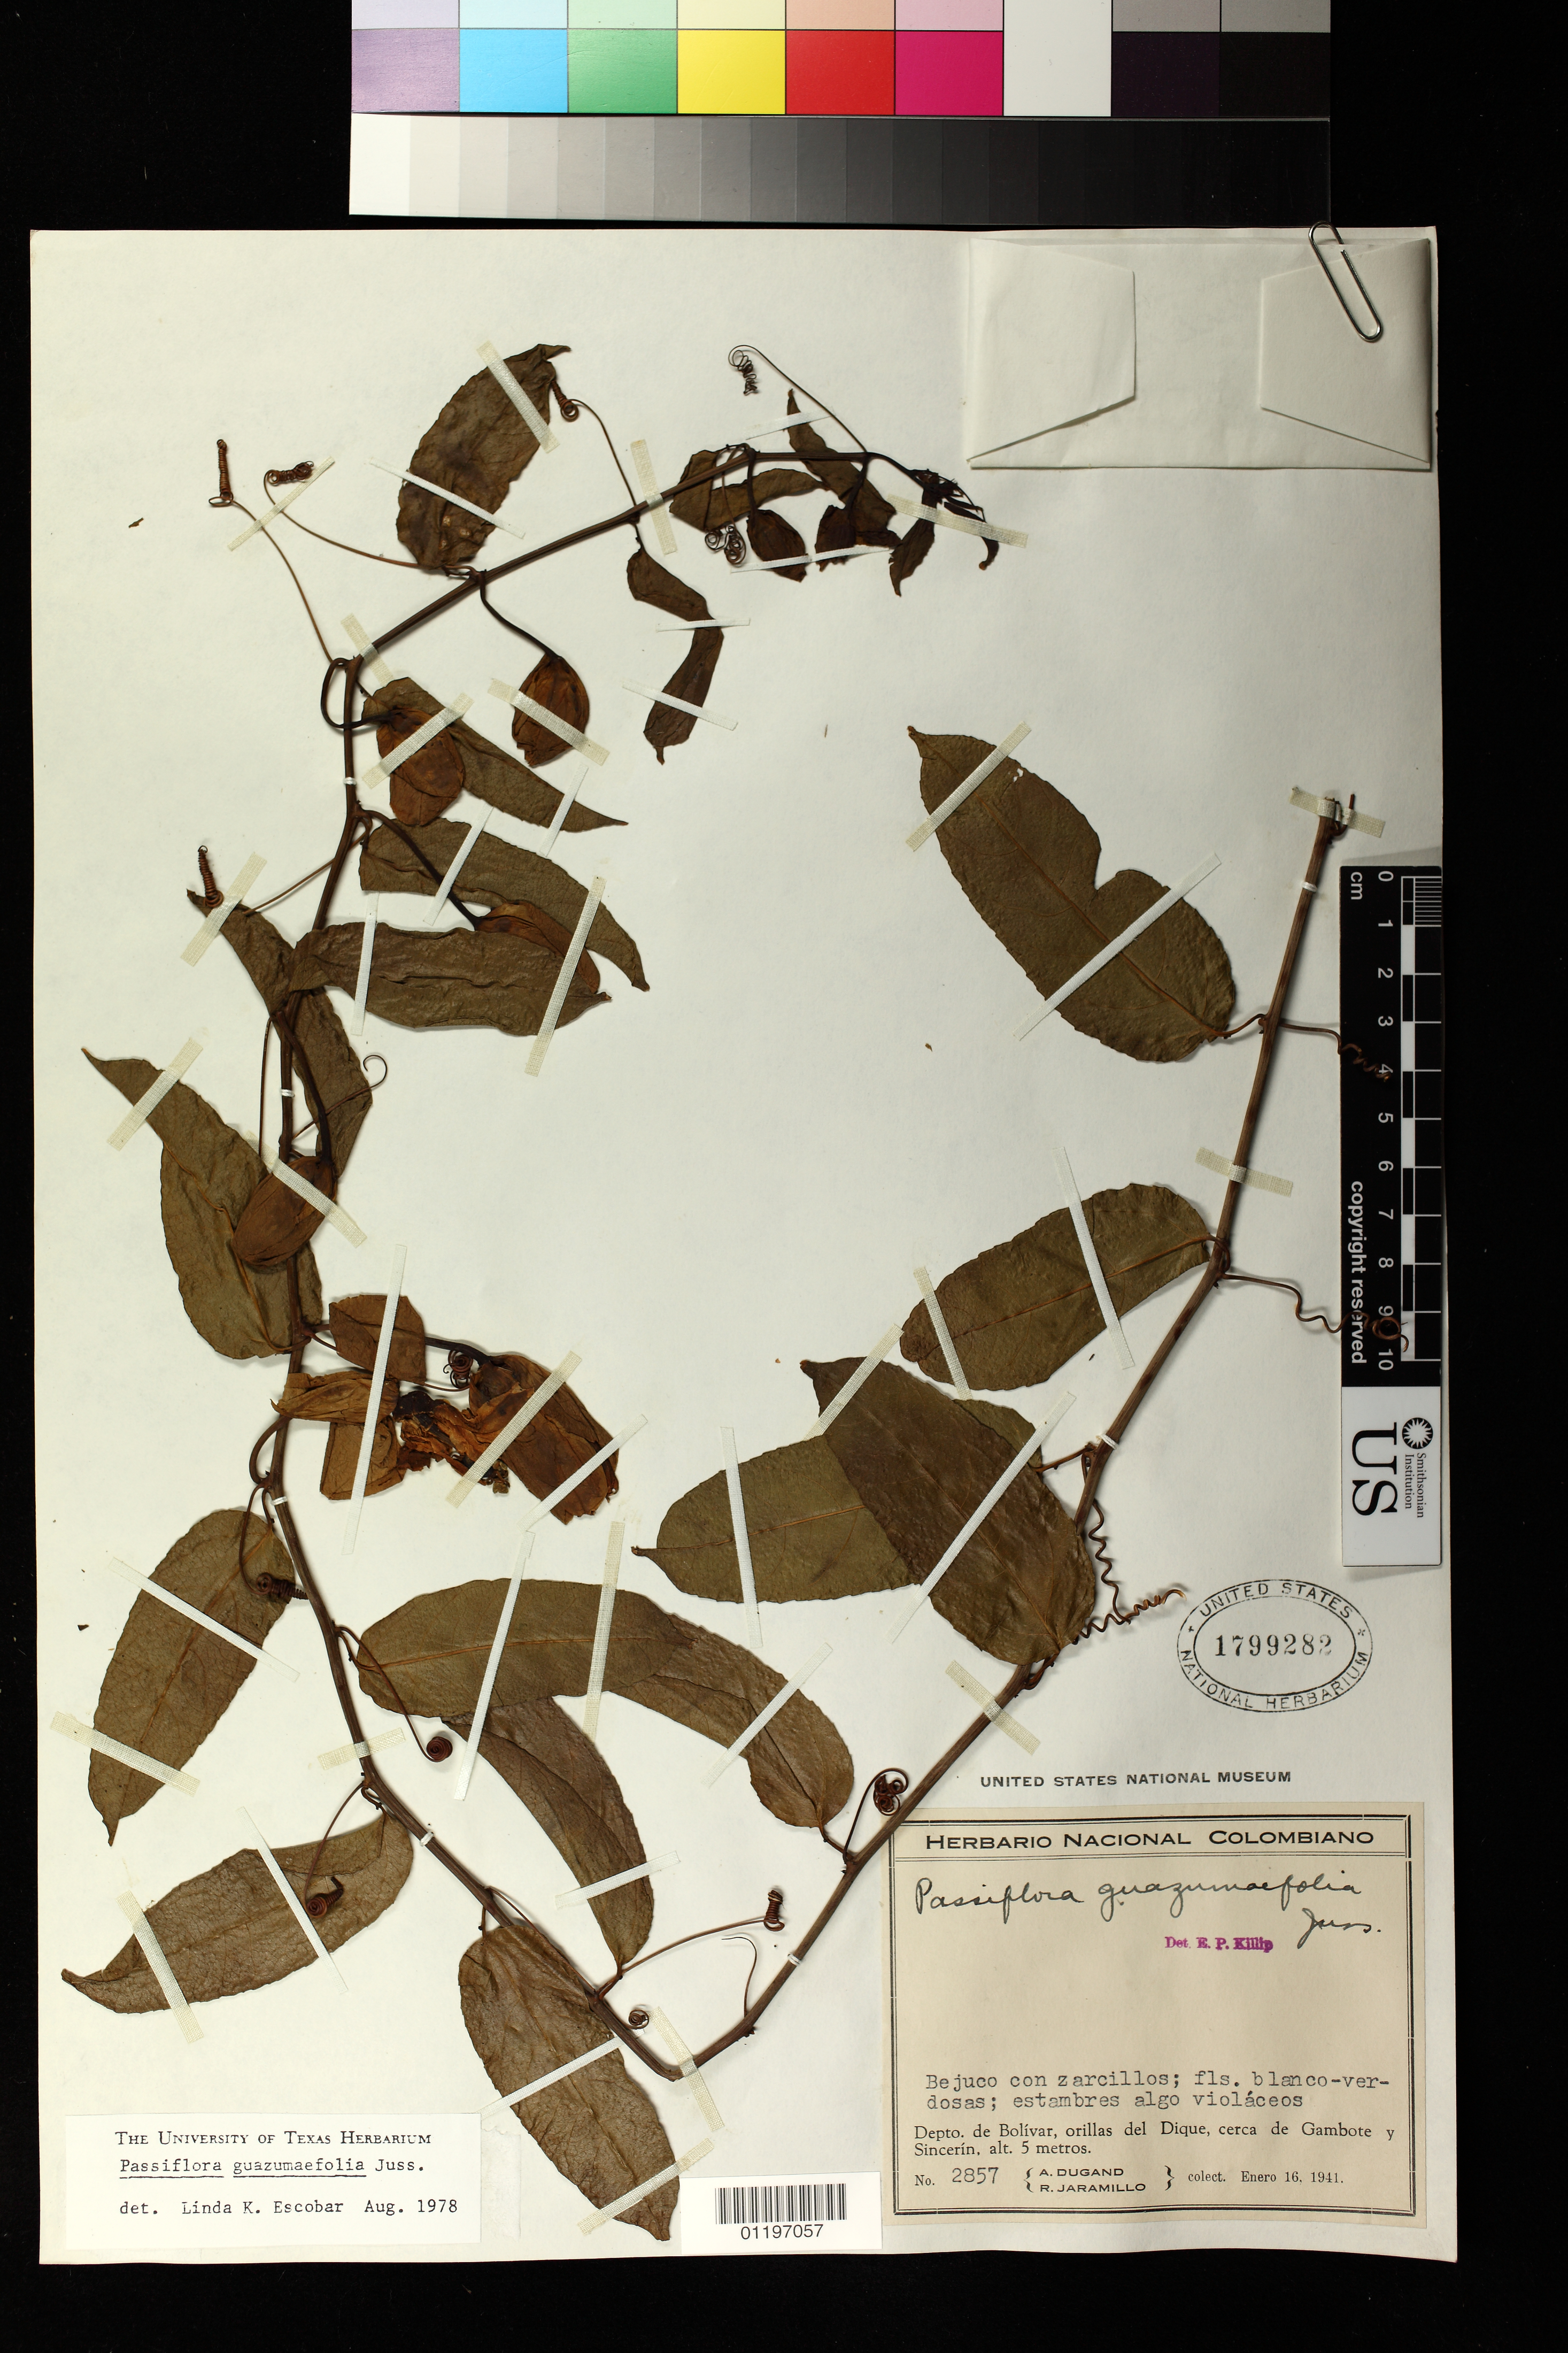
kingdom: Plantae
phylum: Tracheophyta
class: Magnoliopsida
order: Malpighiales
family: Passifloraceae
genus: Passiflora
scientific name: Passiflora guazumifolia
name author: Juss.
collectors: A. Dugand G. & R. Jaramillo M.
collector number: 2857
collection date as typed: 16 Jan 1941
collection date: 1941-01-16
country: Colombia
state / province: Bolívar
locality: orillas del Dique, cerca de Gambote y Sincerin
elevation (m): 5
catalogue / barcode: US 1799282